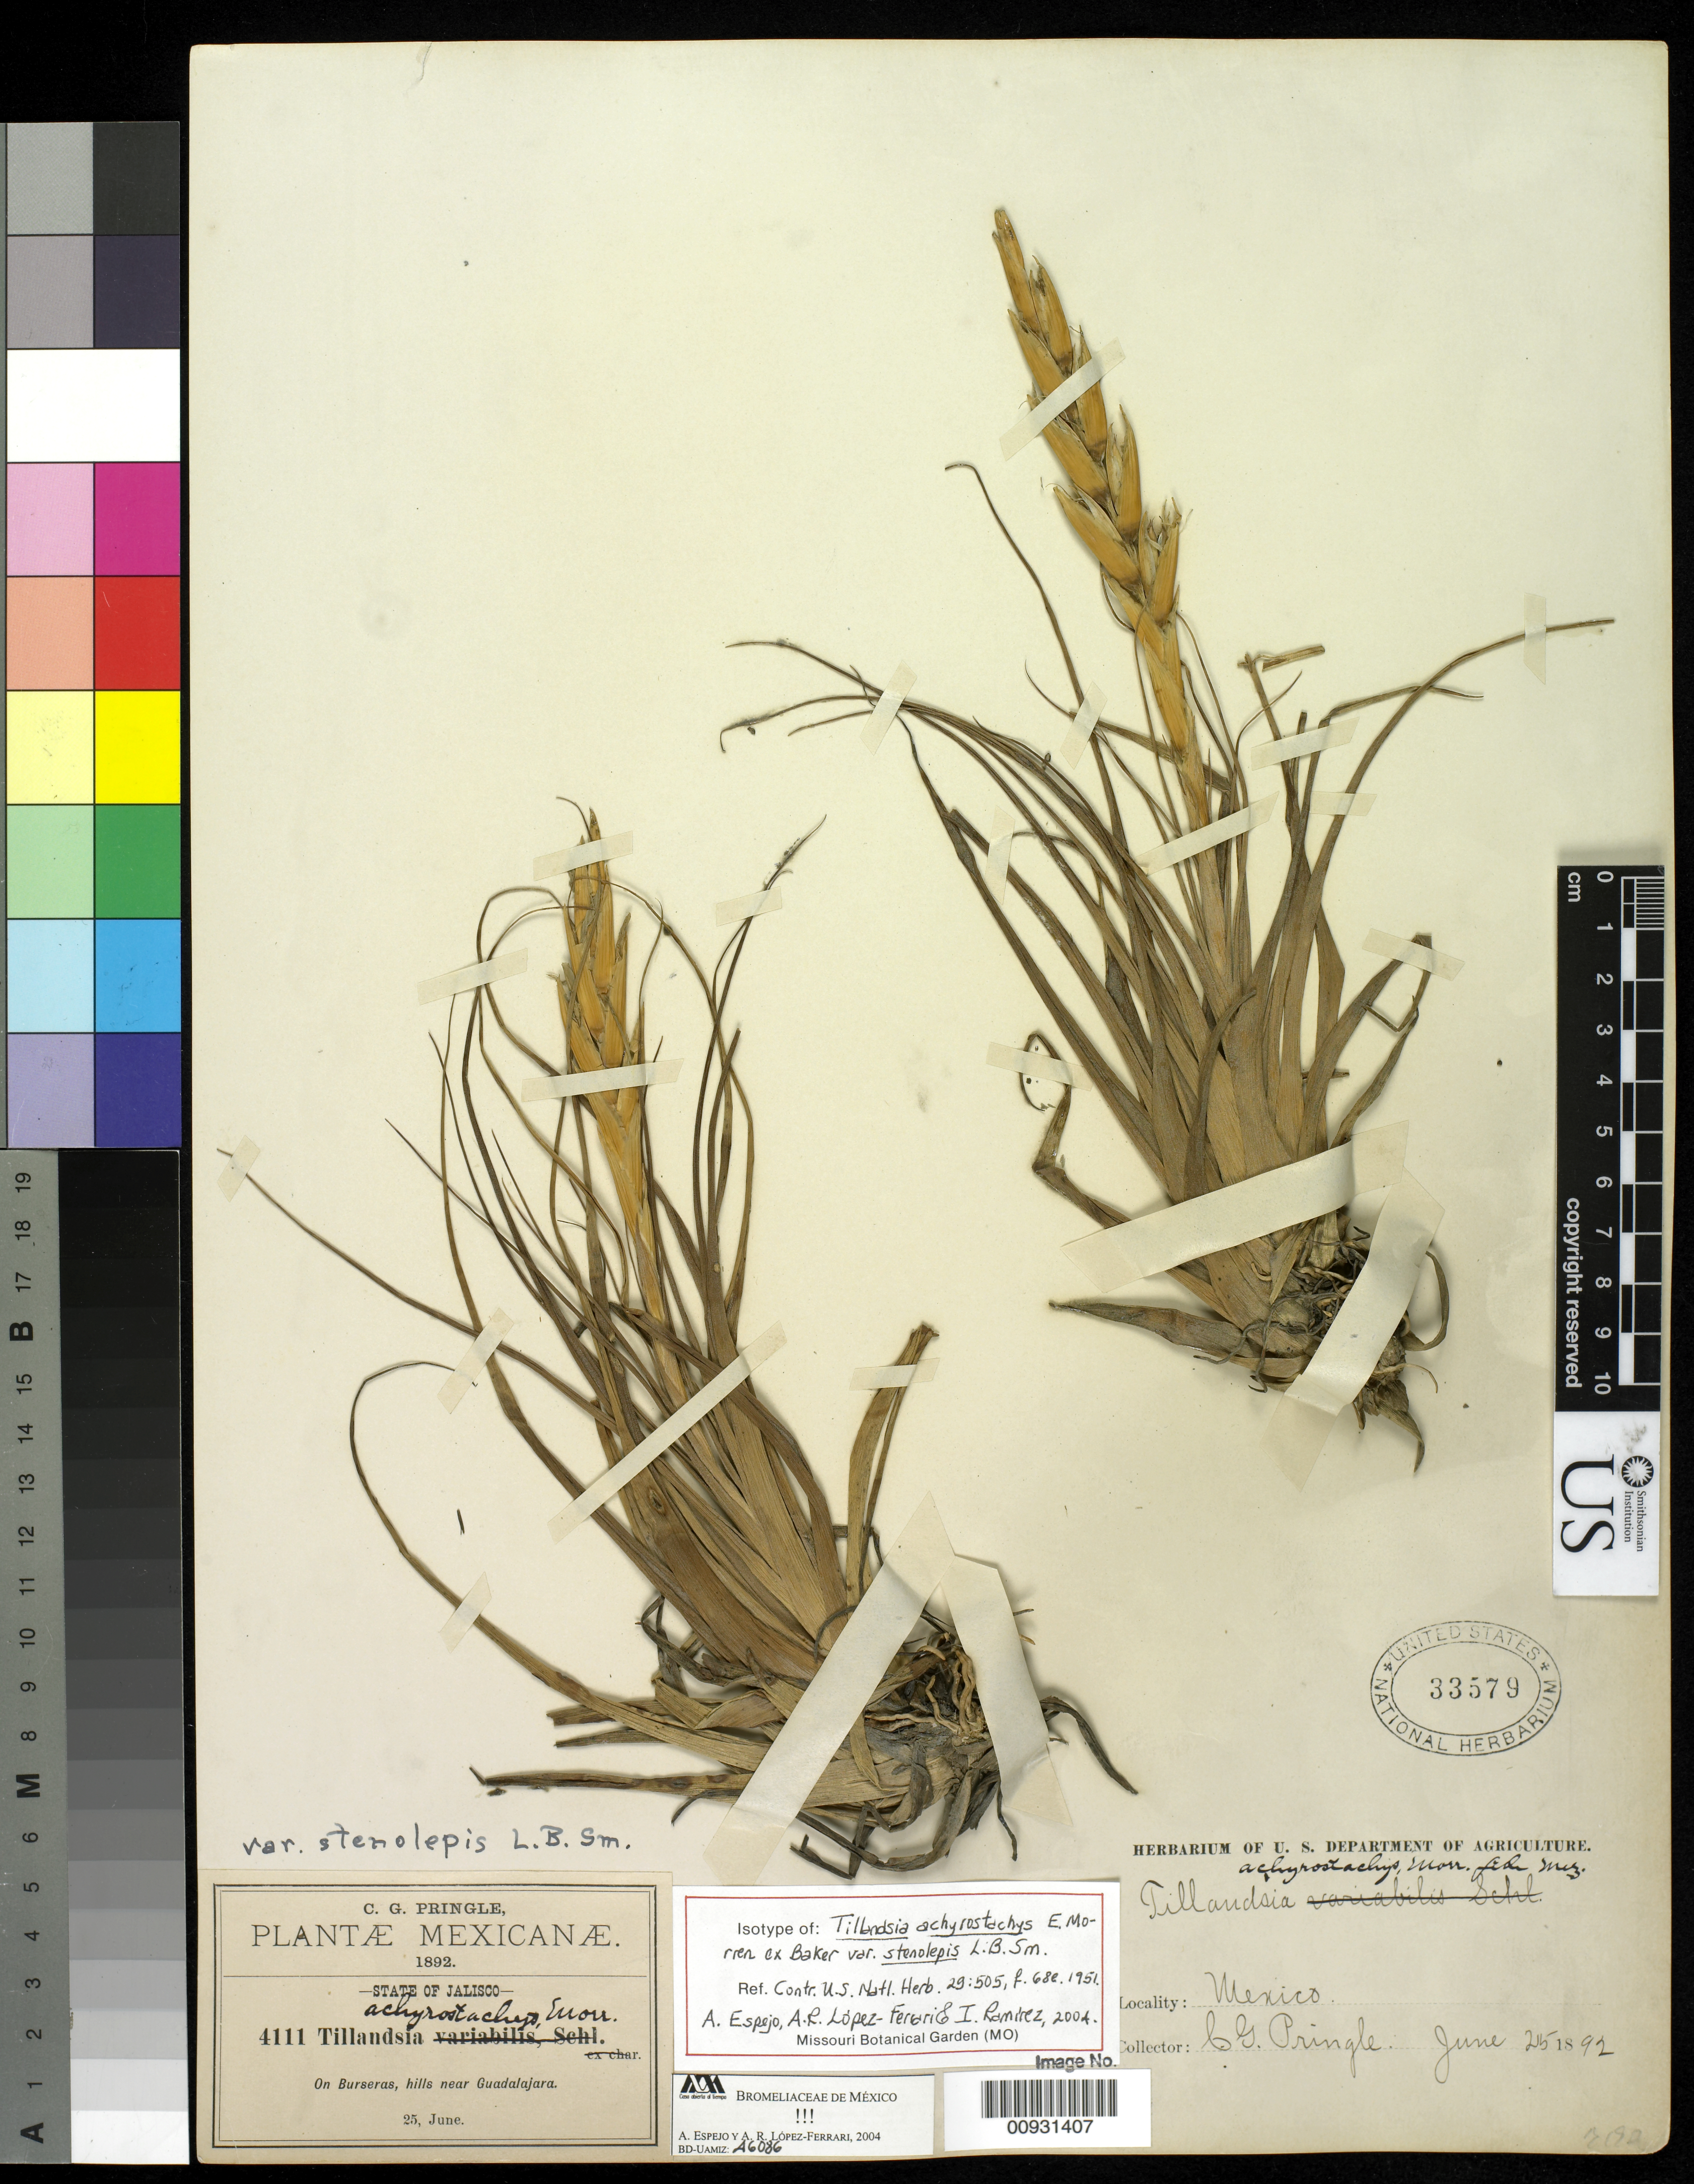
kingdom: Plantae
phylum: Tracheophyta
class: Liliopsida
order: Poales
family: Bromeliaceae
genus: Tillandsia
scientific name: Tillandsia achyrostachys var. stenolepis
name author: L.B. Sm.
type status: Isotype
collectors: C. G. Pringle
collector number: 4111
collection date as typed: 25 Jun 1892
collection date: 1892-06-25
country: Mexico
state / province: Jalisco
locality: Hills near Guadalajara.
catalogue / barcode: US 33579